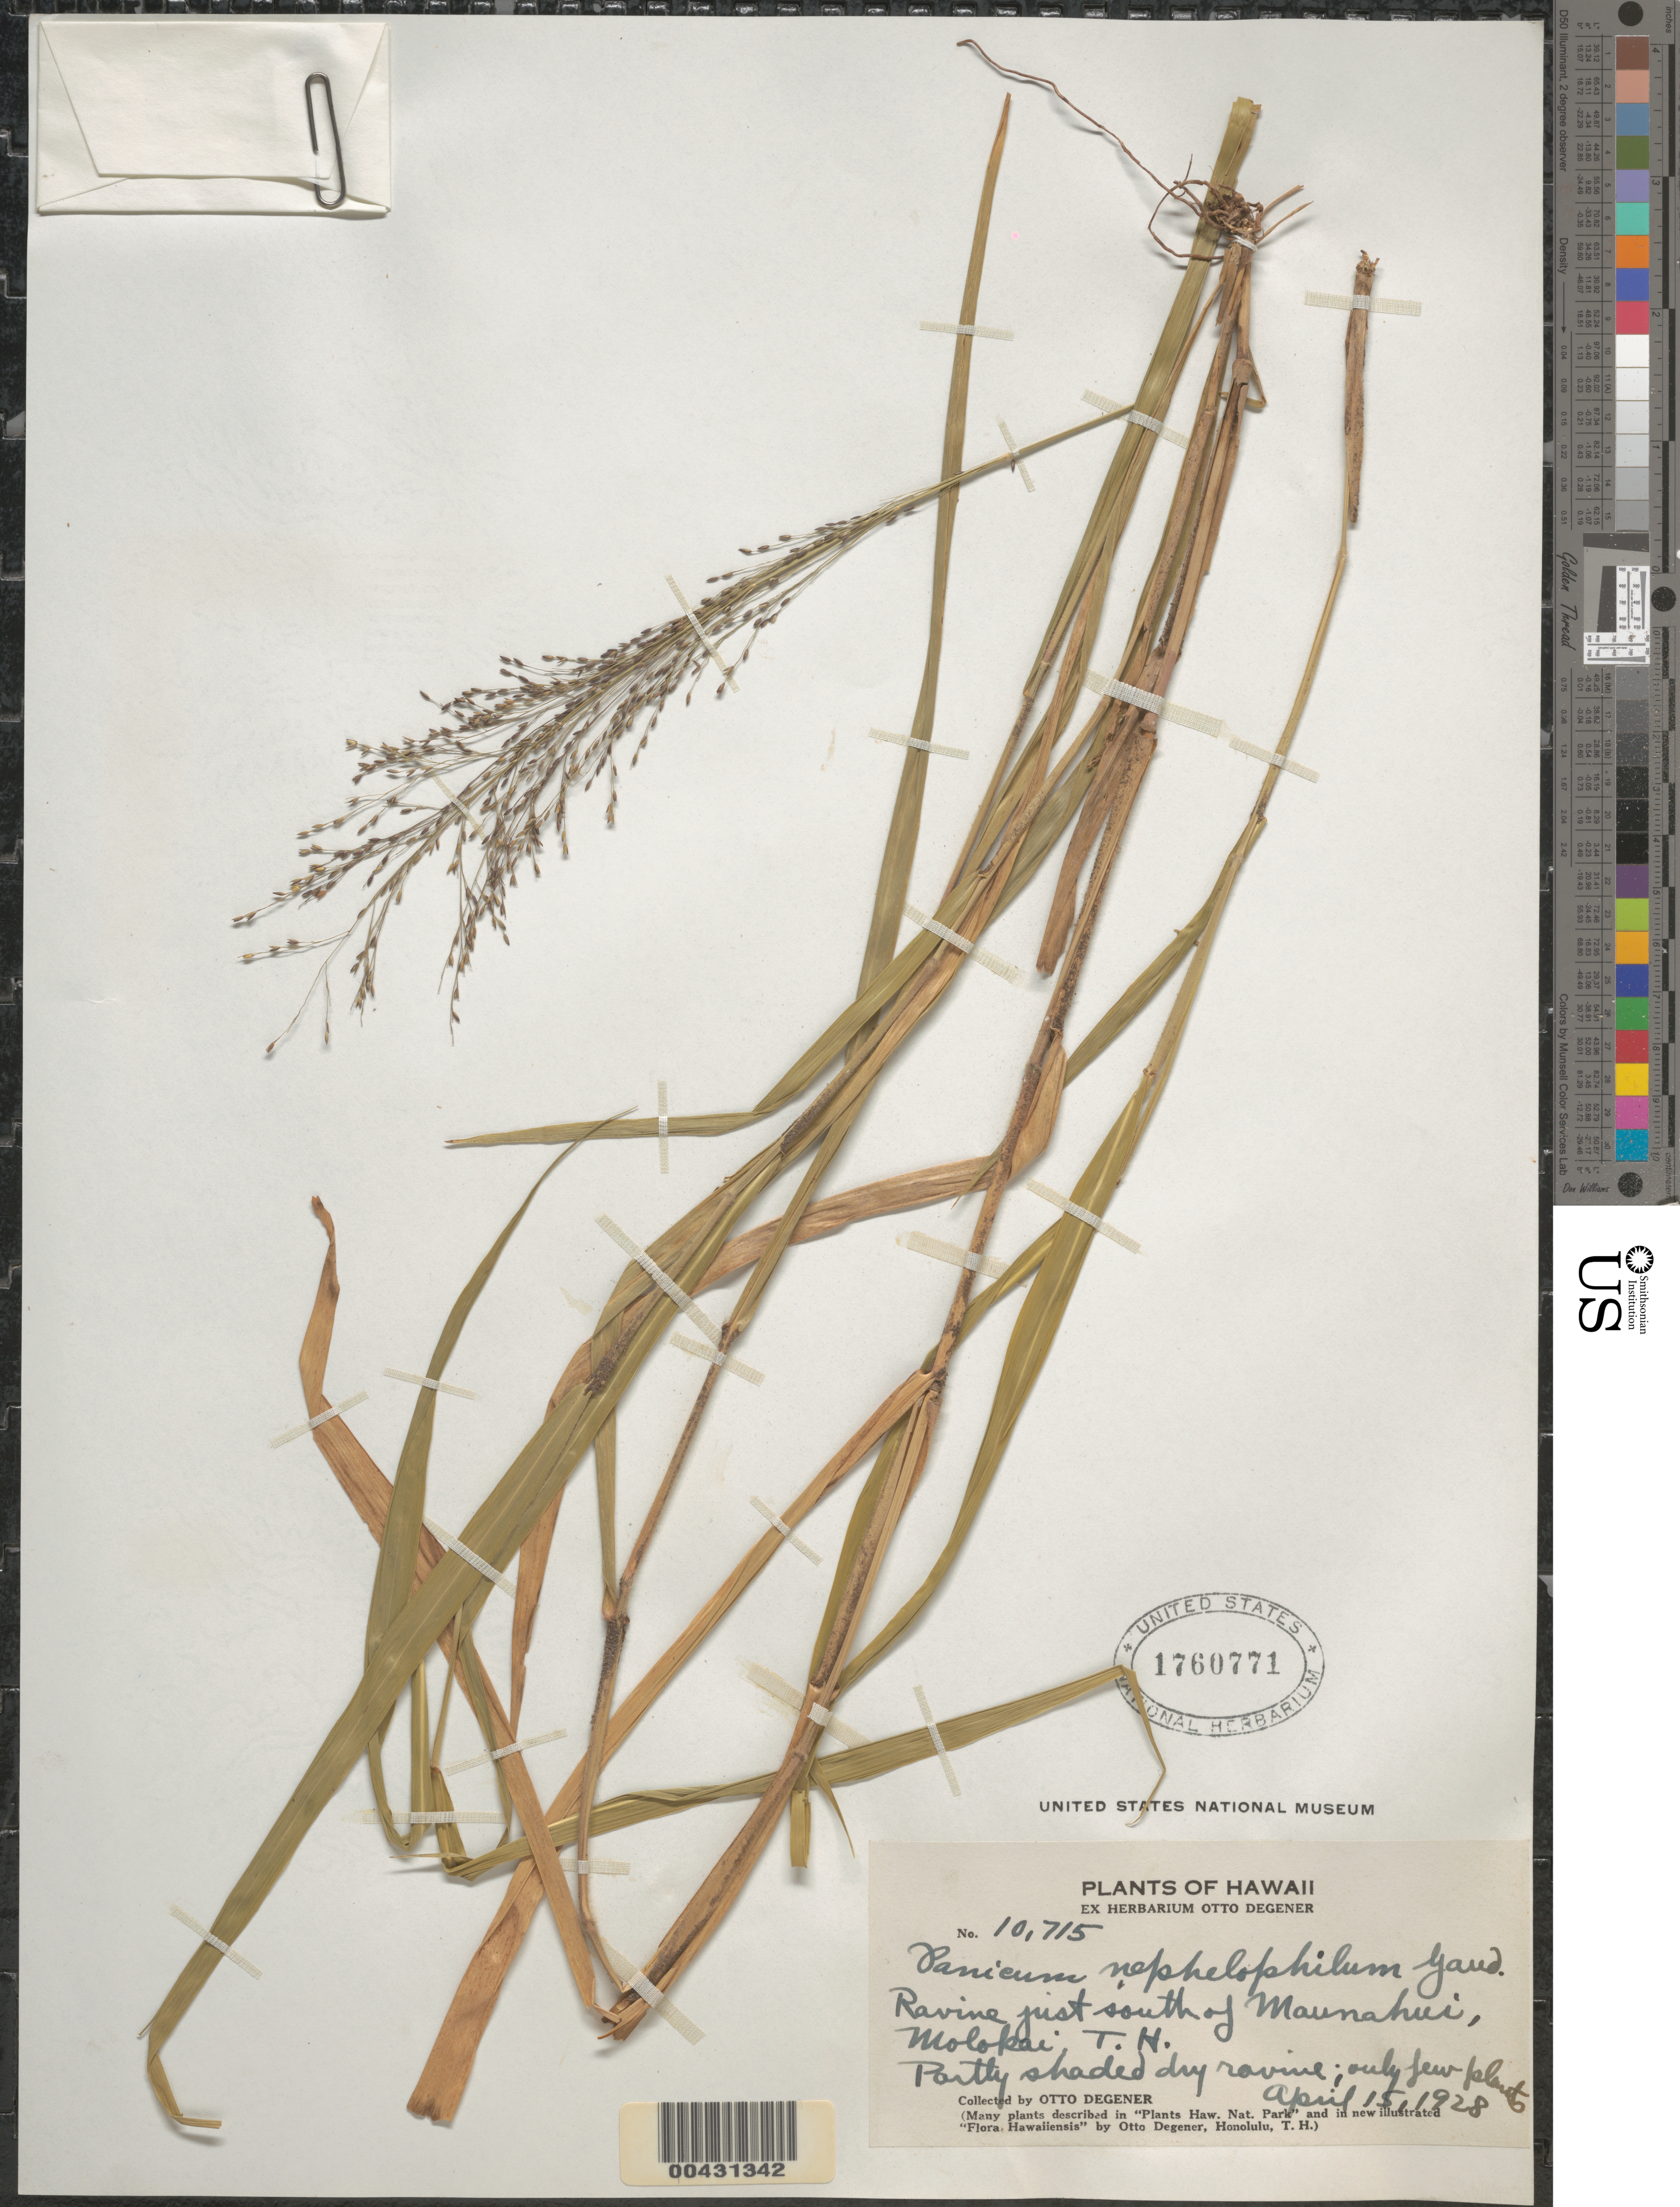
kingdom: Plantae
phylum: Tracheophyta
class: Liliopsida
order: Poales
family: Poaceae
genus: Panicum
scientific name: Panicum nephelophilum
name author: Gaudich.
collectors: O. Degener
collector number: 10715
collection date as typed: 15 Apr 1928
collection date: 1928-04-15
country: United States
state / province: Hawaii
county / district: Maui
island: Moloka'i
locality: Ravine just south of Maunahui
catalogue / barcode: US 1760771